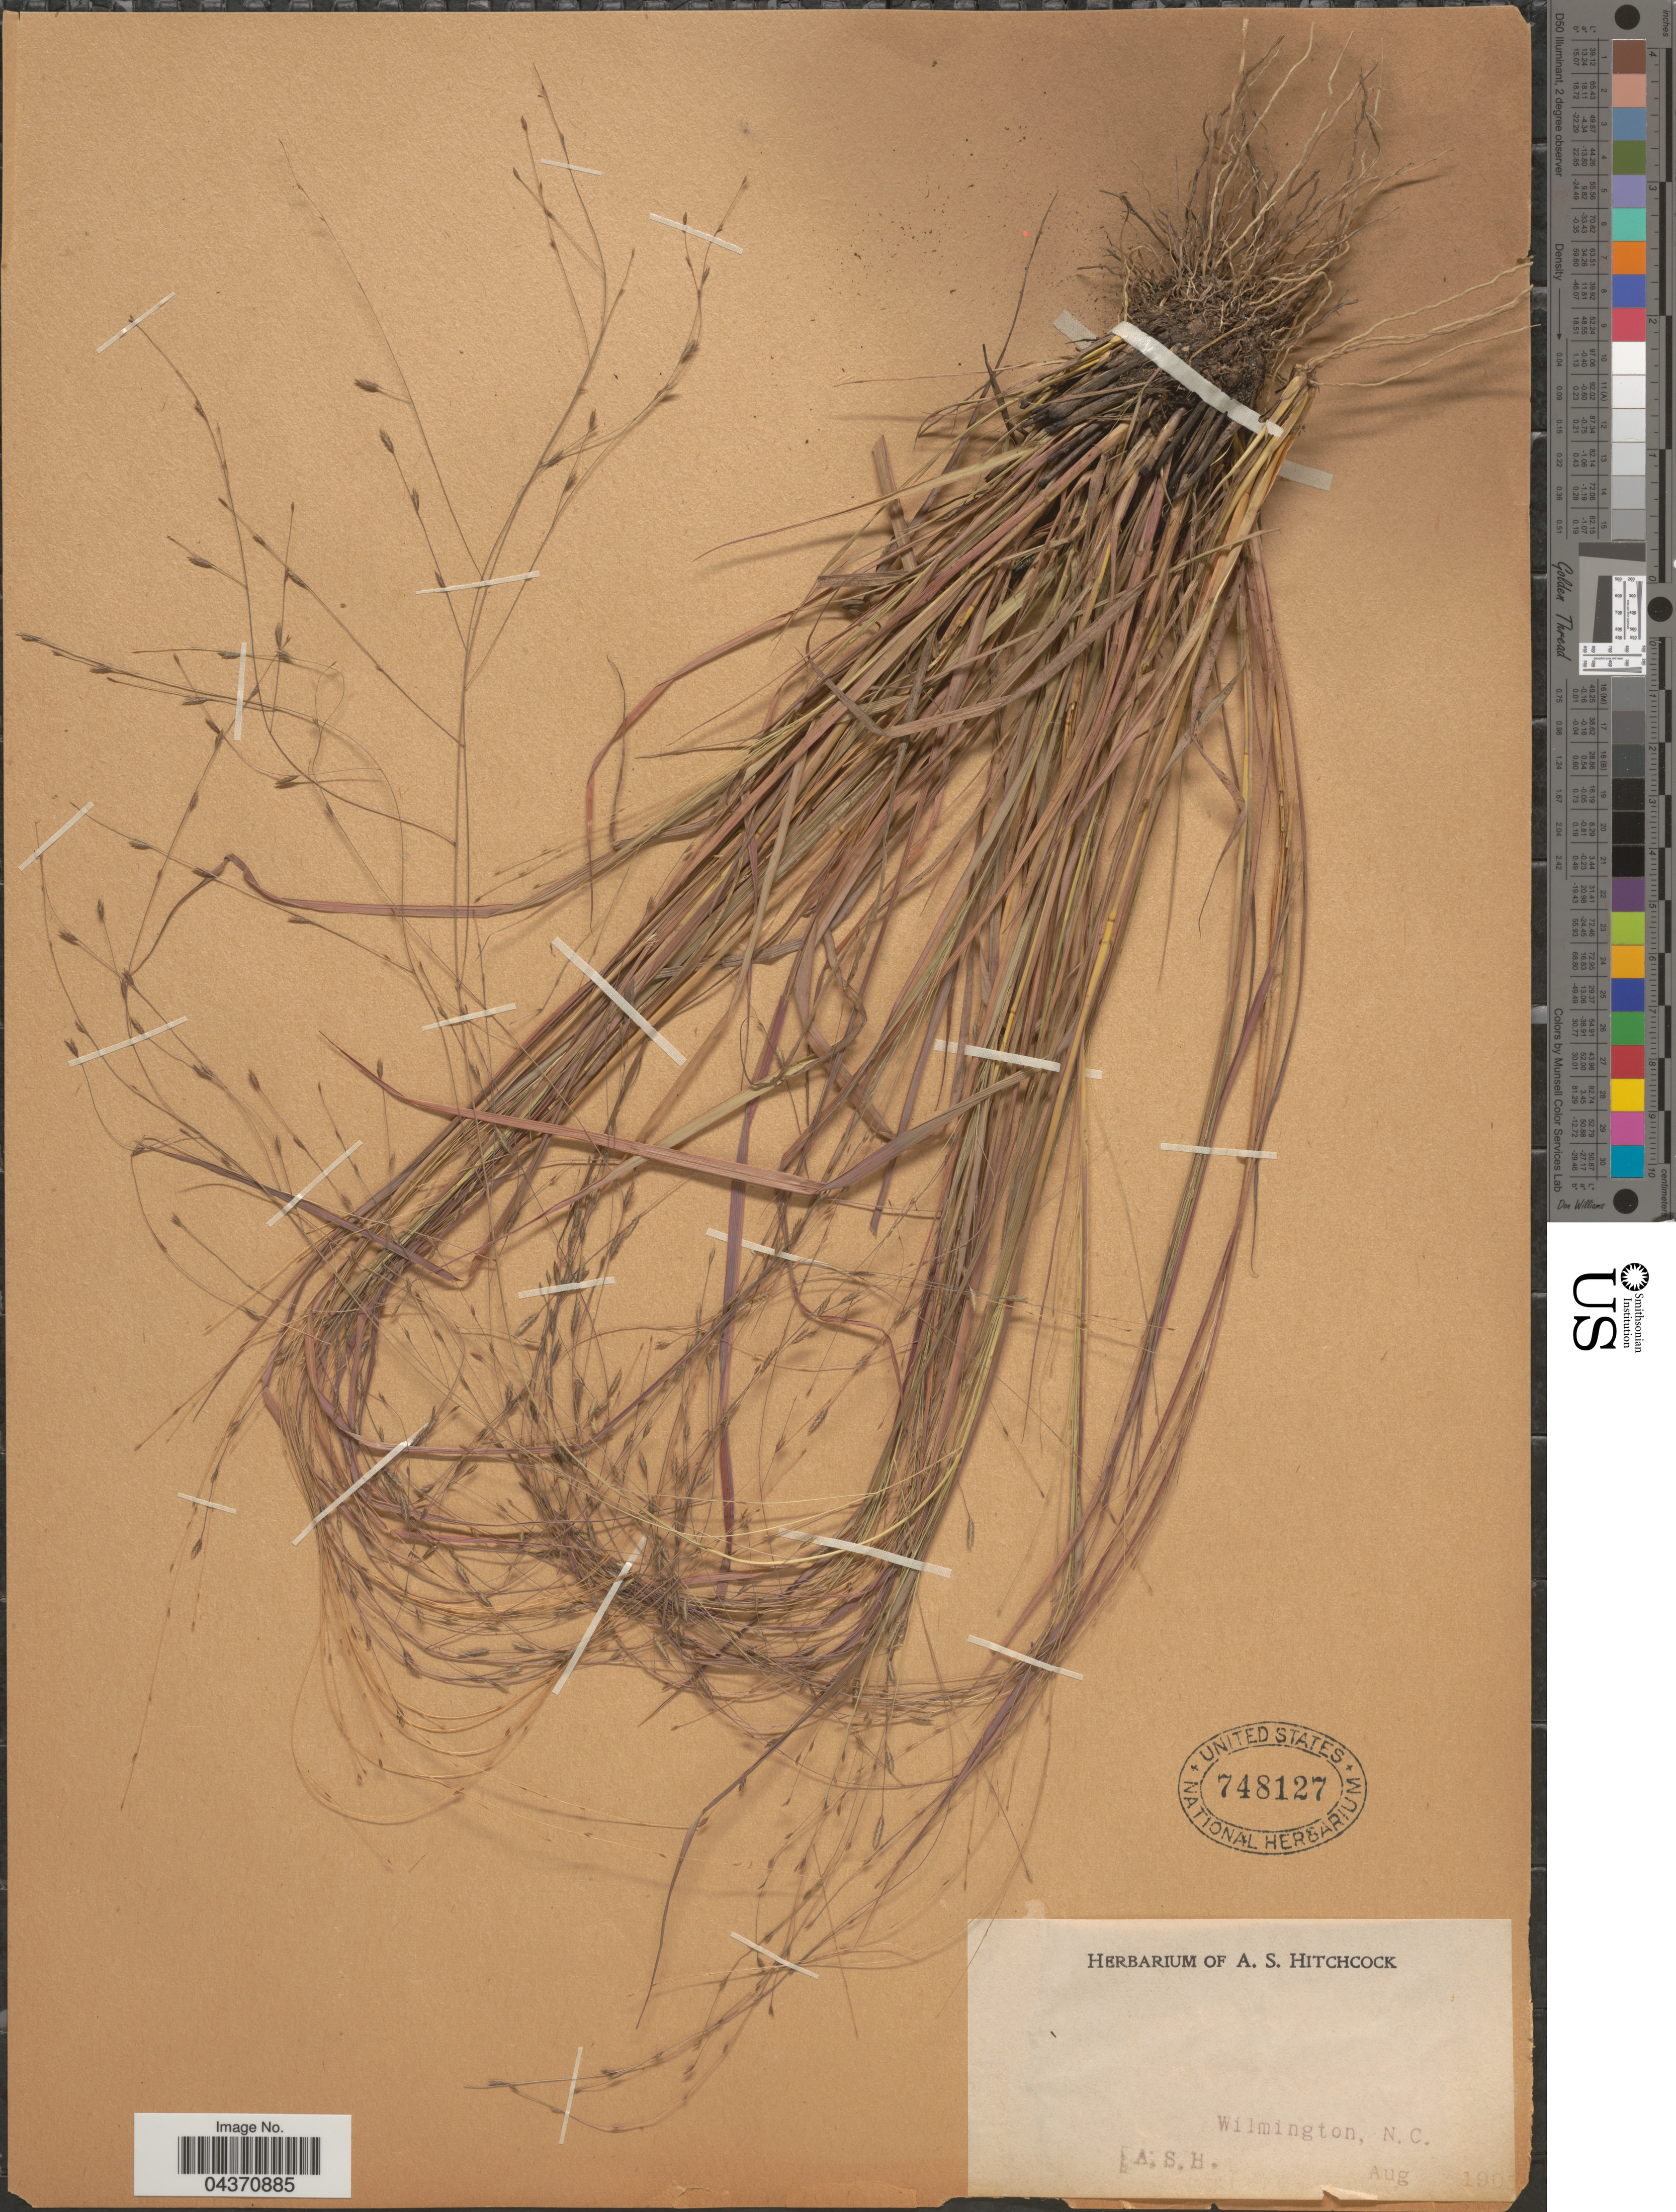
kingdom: Plantae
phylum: Tracheophyta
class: Liliopsida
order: Poales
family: Poaceae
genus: Eragrostis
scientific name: Eragrostis refracta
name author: (Muhl.) Scribn.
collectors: A. S. Hitchcock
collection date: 1905-08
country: United States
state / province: North Carolina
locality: Wilmington.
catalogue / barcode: US 748127